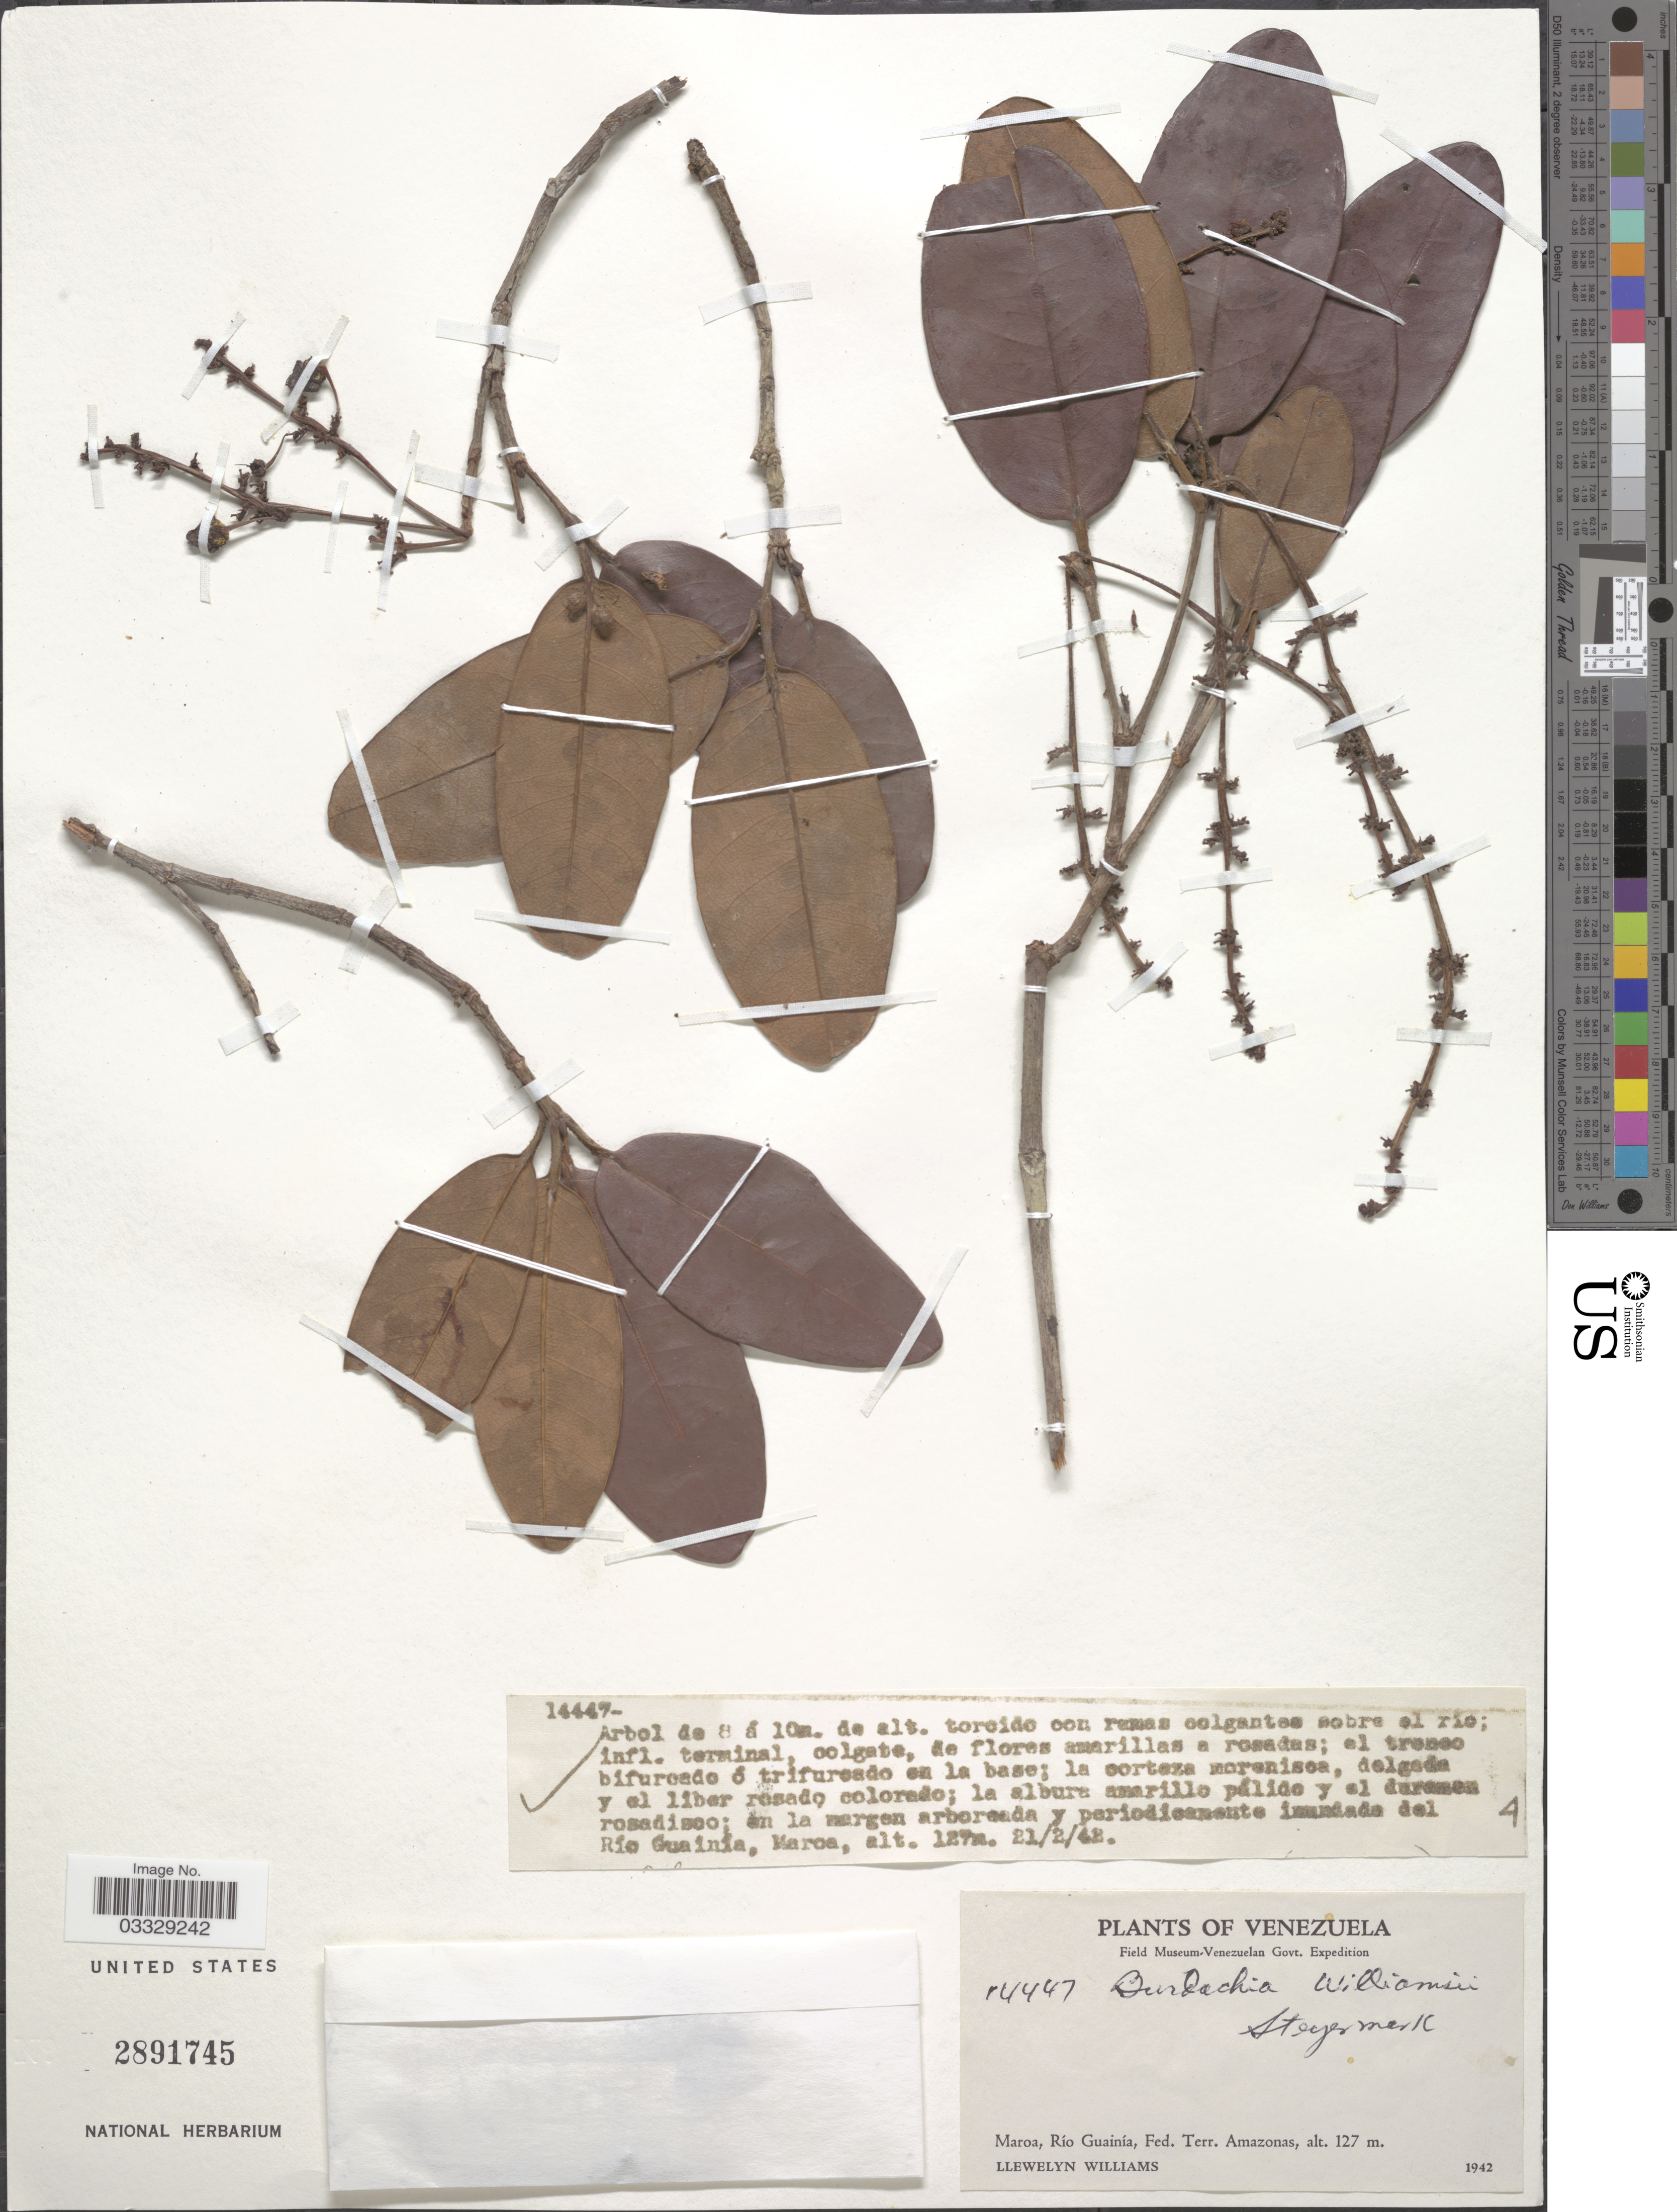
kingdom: Plantae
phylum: Tracheophyta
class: Magnoliopsida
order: Malpighiales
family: Malpighiaceae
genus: Burdachia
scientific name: Burdachia williamsii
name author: Steyerm.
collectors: Ll. Williams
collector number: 14447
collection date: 1942-02-21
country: Venezuela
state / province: Amazonas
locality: Maroa, Río Guainía, Fed. Terr. Amazonas.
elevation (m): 127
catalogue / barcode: US 2891745